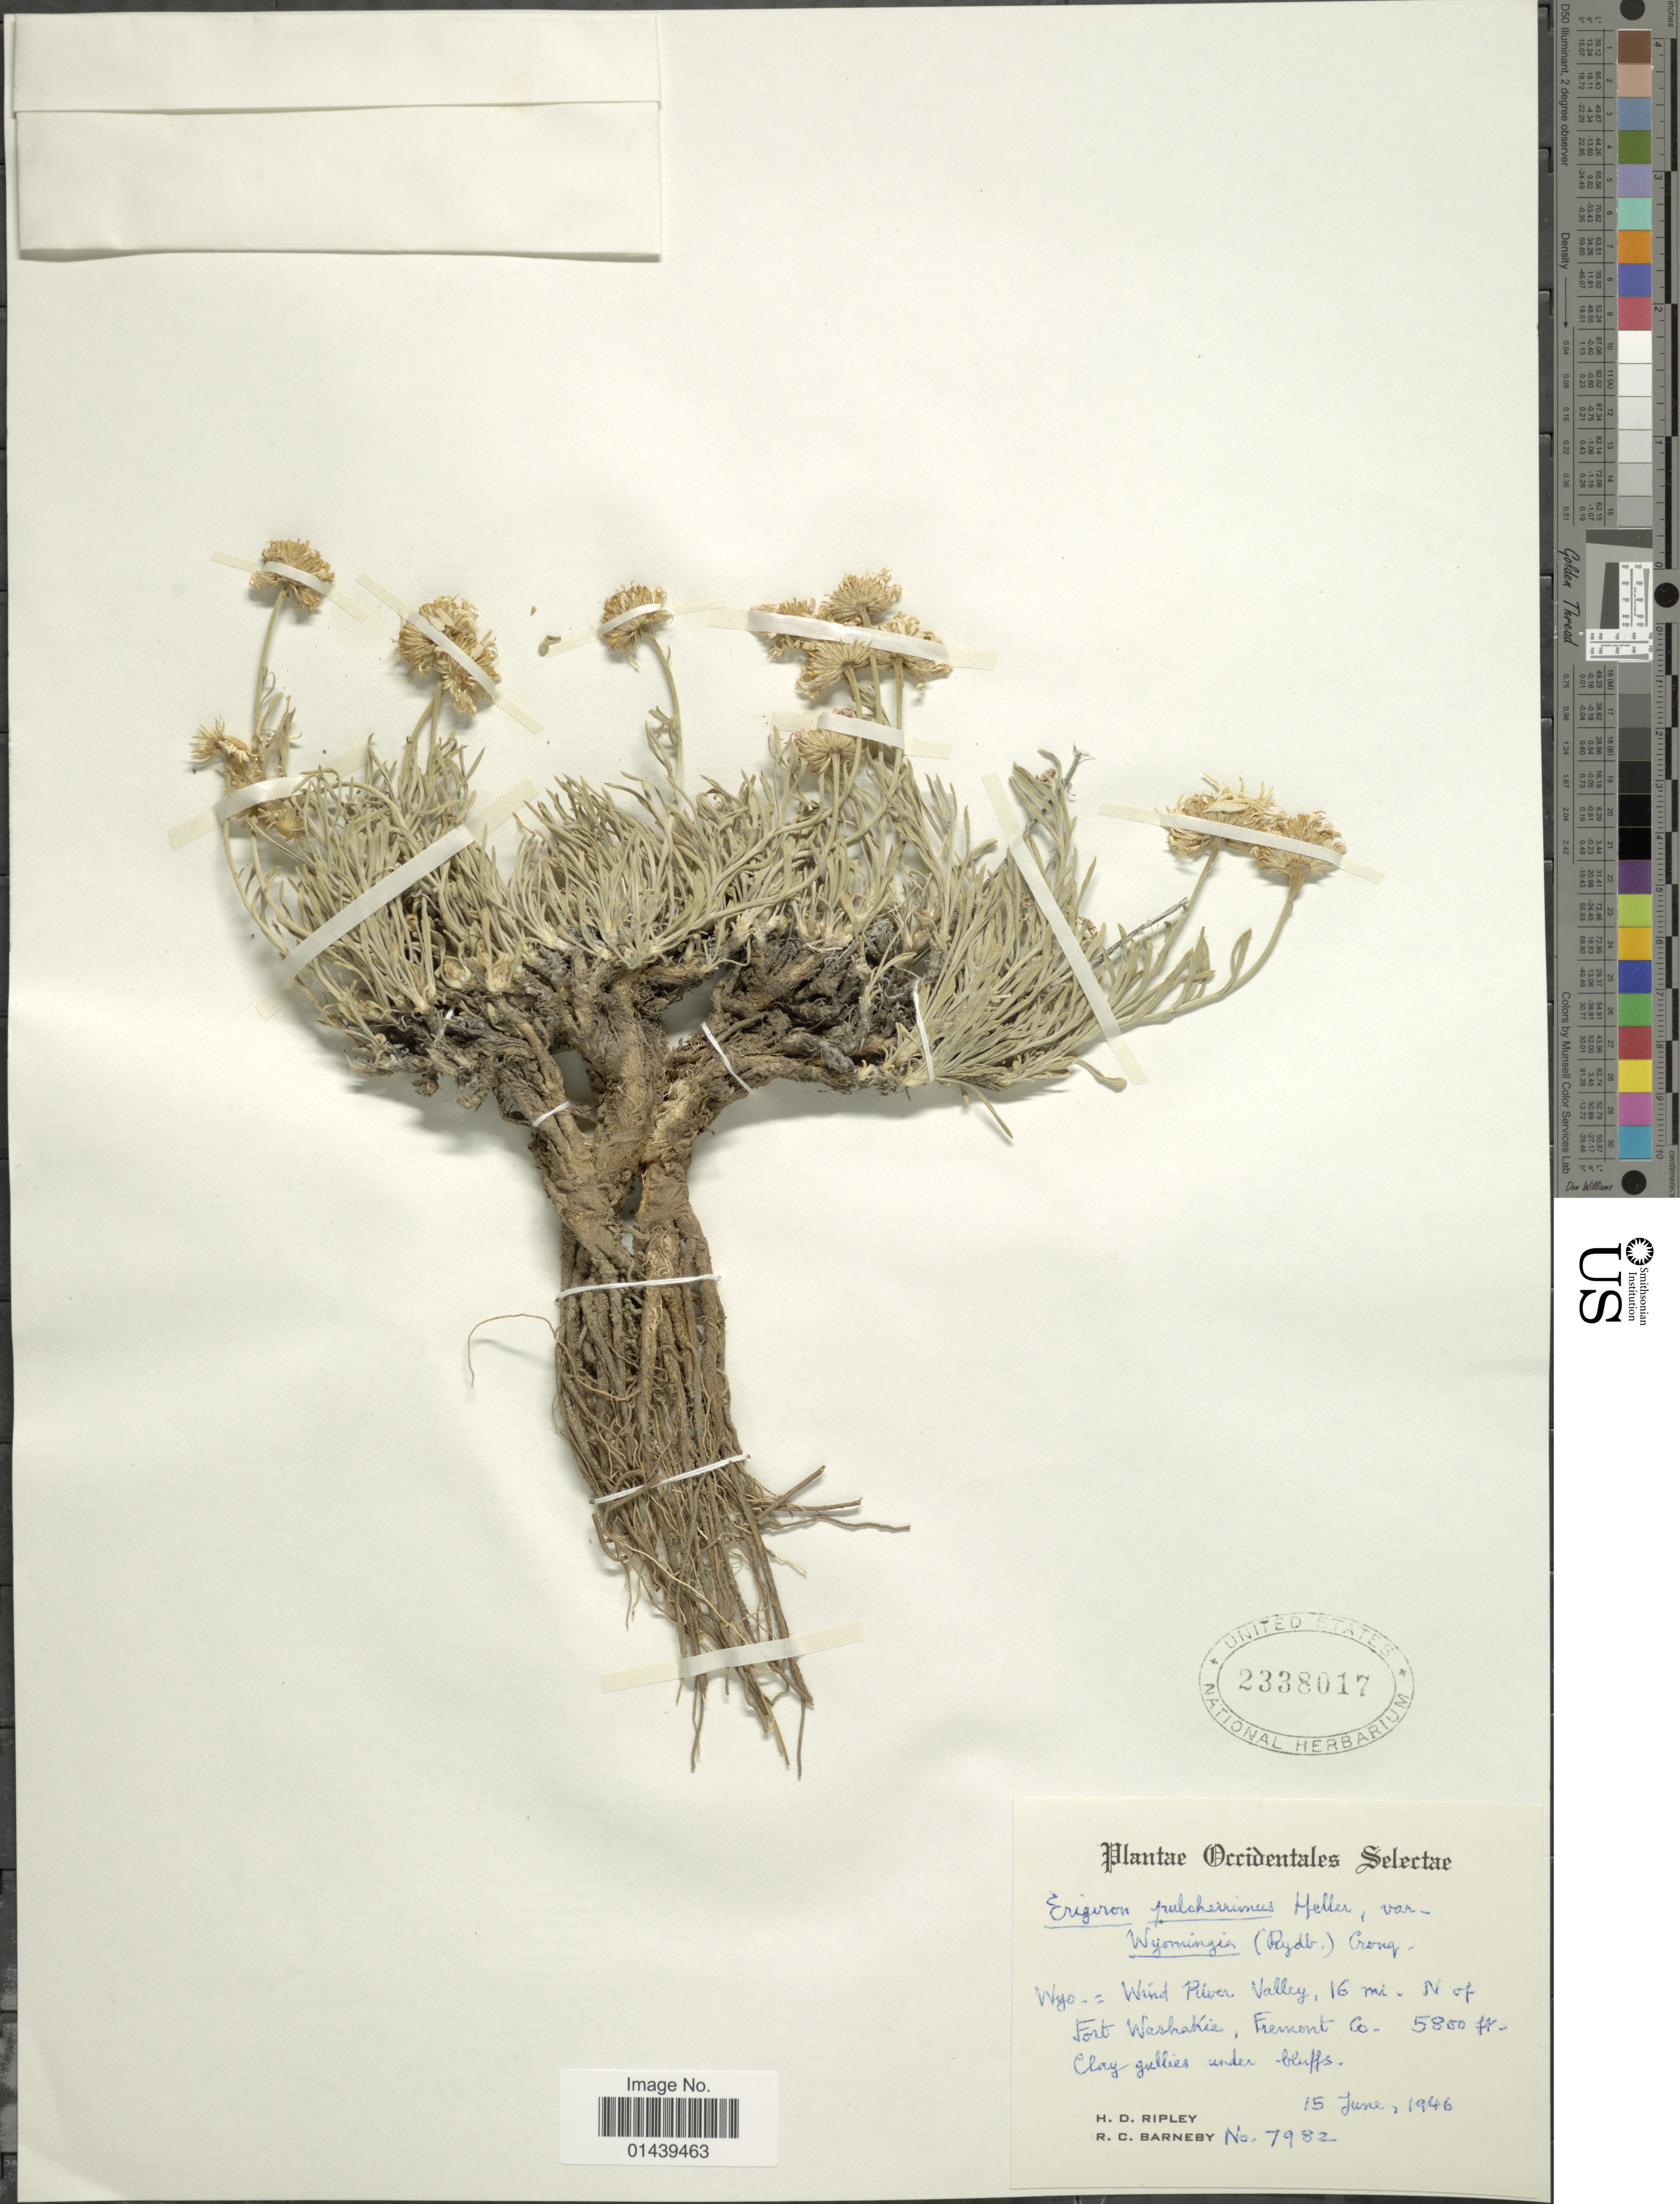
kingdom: Plantae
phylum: Tracheophyta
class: Magnoliopsida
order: Asterales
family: Asteraceae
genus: Erigeron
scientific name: Erigeron pulcherrimus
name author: A. Heller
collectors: H. Ripley & R. C. Barneby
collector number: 7982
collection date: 1946-06-15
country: United States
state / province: Wyoming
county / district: Fremont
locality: Wind River Valley, 16 mi. N of Fort Washakie, Fremont Co.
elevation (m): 1768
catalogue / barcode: US 2338017